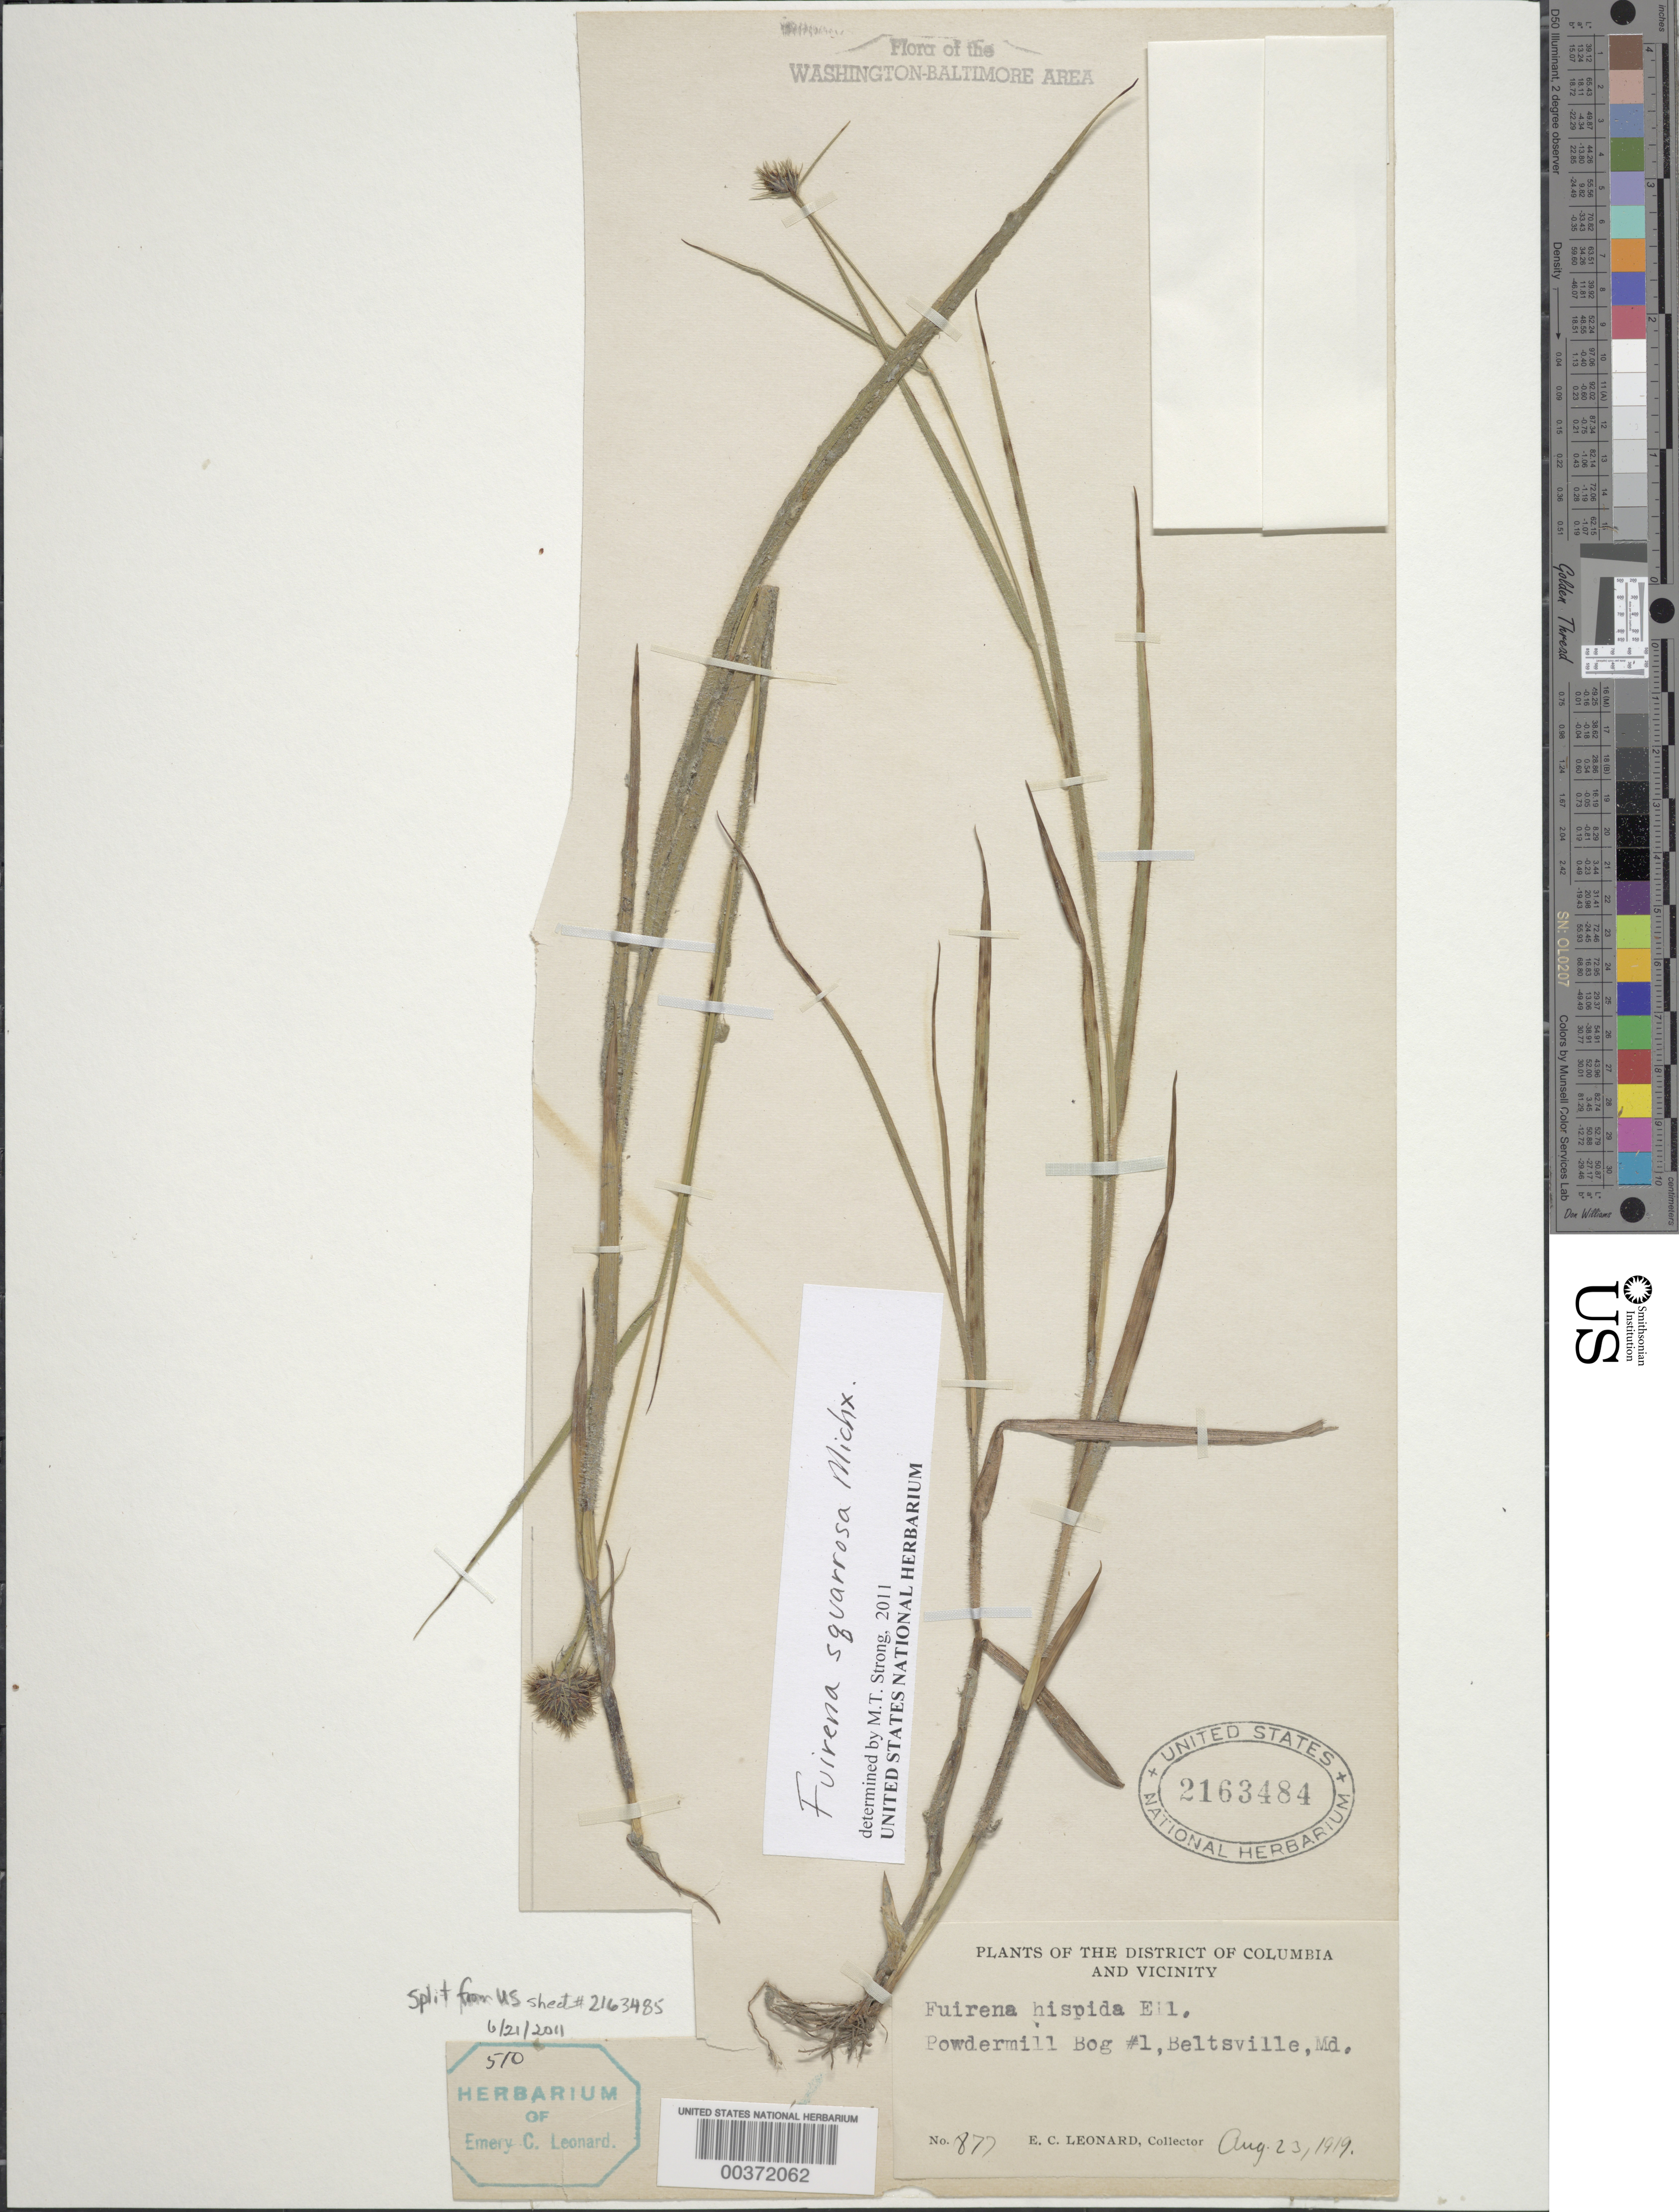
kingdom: Plantae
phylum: Tracheophyta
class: Liliopsida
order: Poales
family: Cyperaceae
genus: Fuirena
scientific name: Fuirena squarrosa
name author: Michx.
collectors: E. C. Leonard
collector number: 877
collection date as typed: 23 Aug 1919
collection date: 1919-08-23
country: United States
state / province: Maryland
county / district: Prince George's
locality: Powdermill Bog #1, Beltsville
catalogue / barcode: US 2163484